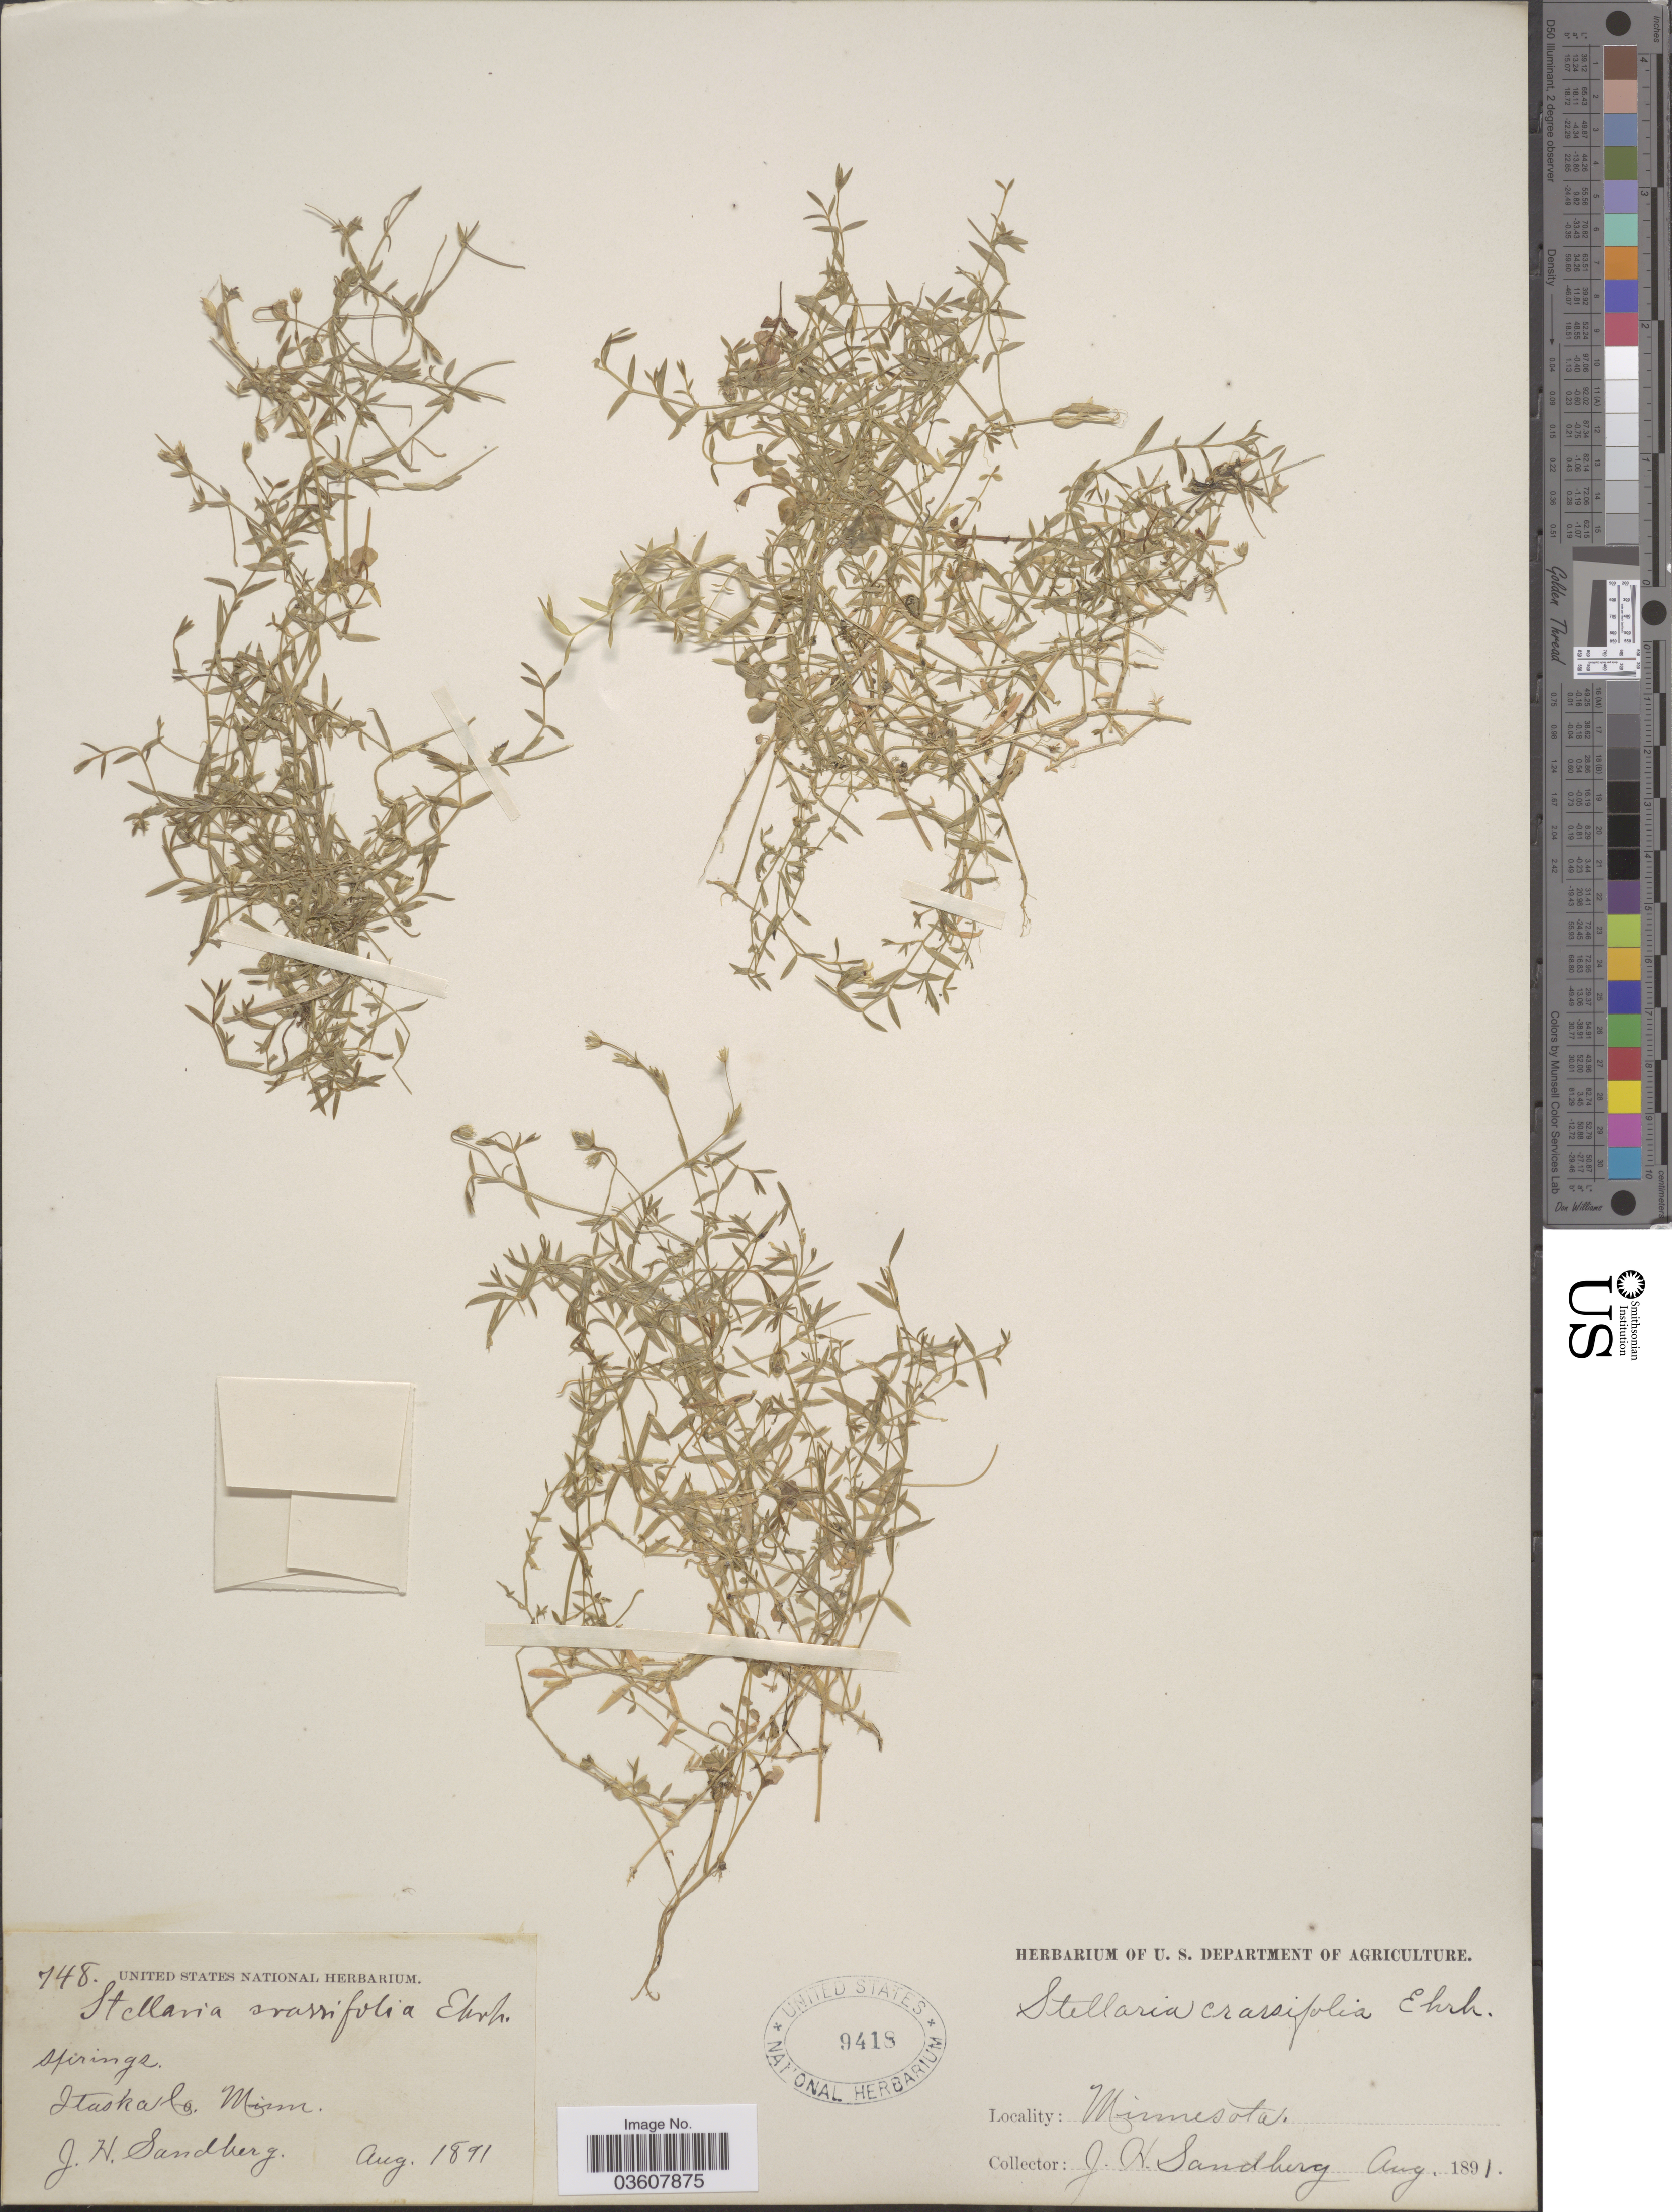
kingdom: Plantae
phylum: Tracheophyta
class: Magnoliopsida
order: Caryophyllales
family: Caryophyllaceae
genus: Stellaria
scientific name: Stellaria crassifolia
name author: Ehrh.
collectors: J. H. Sandberg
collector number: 748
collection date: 1891-08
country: United States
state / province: Minnesota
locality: Itaska Co.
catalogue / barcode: US 9418